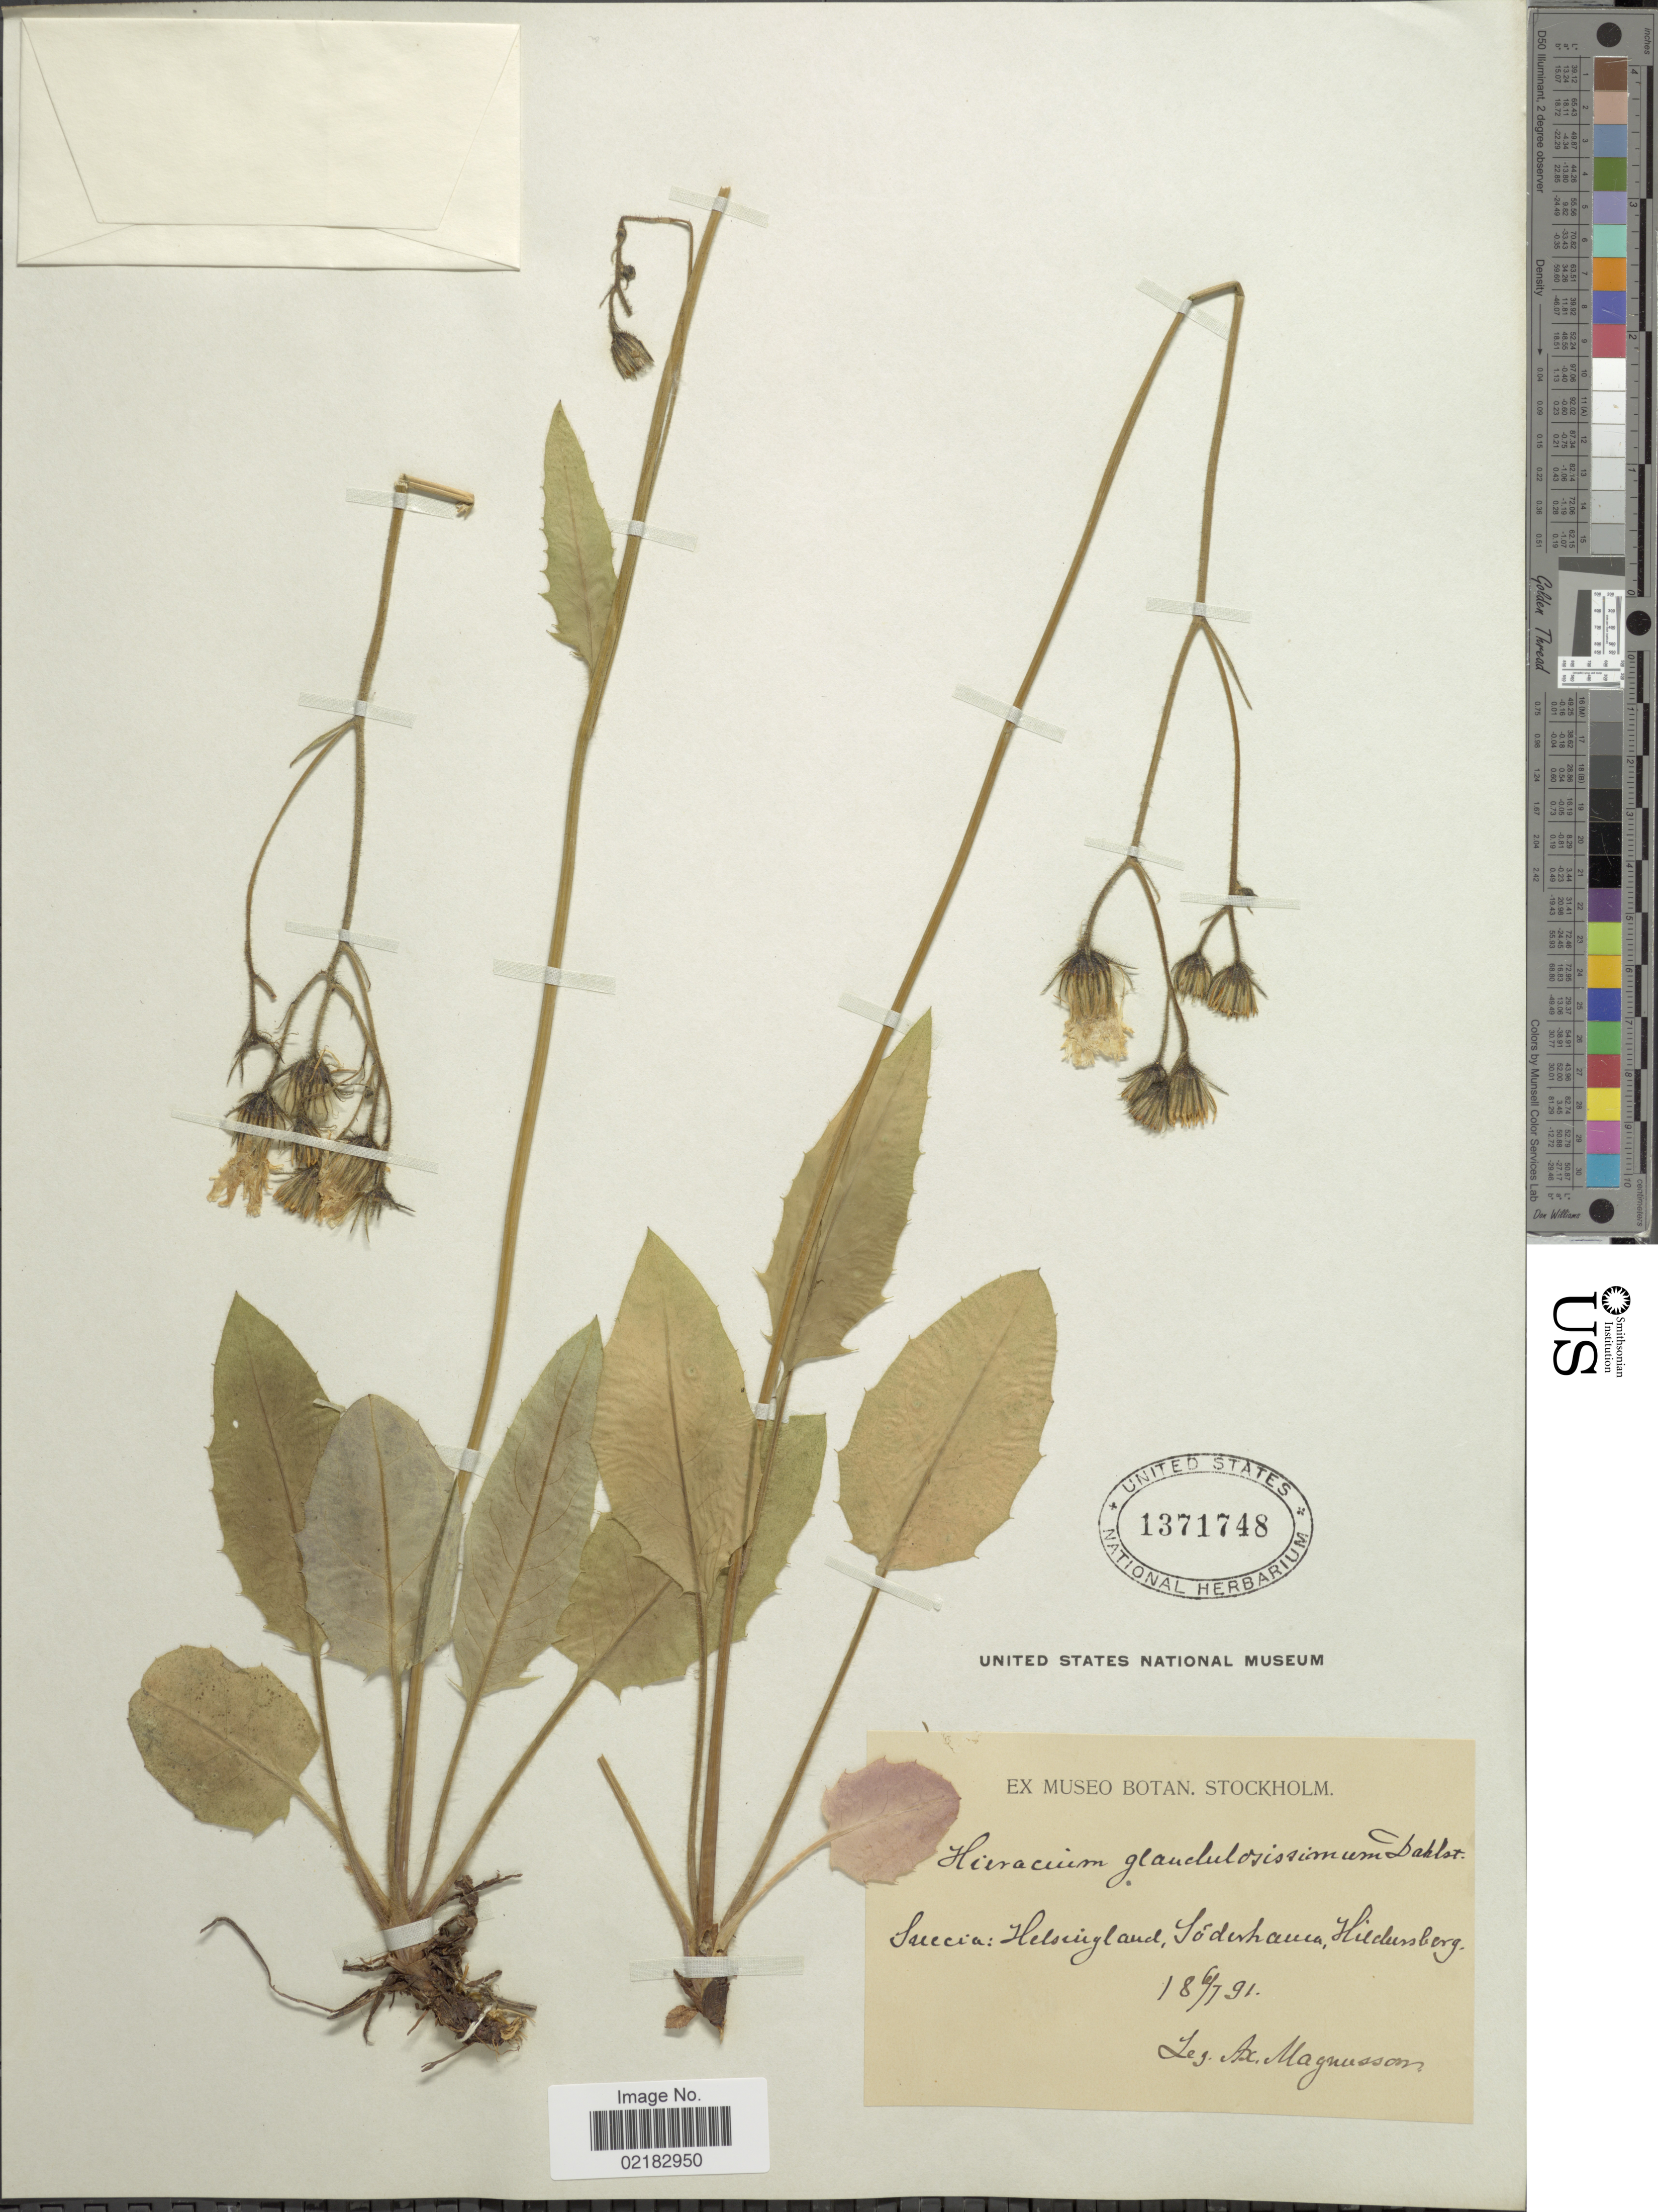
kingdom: Plantae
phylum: Tracheophyta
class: Magnoliopsida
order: Asterales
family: Asteraceae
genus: Hieracium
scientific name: Hieracium murorum subsp. glandulosissimum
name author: (Dahlst.) Zahn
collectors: A. Magnusson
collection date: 1891-07-06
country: Sweden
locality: Sueccia: Helsingland, Soderhamn, Hildensberg. [interpreted]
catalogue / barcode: US 1371748